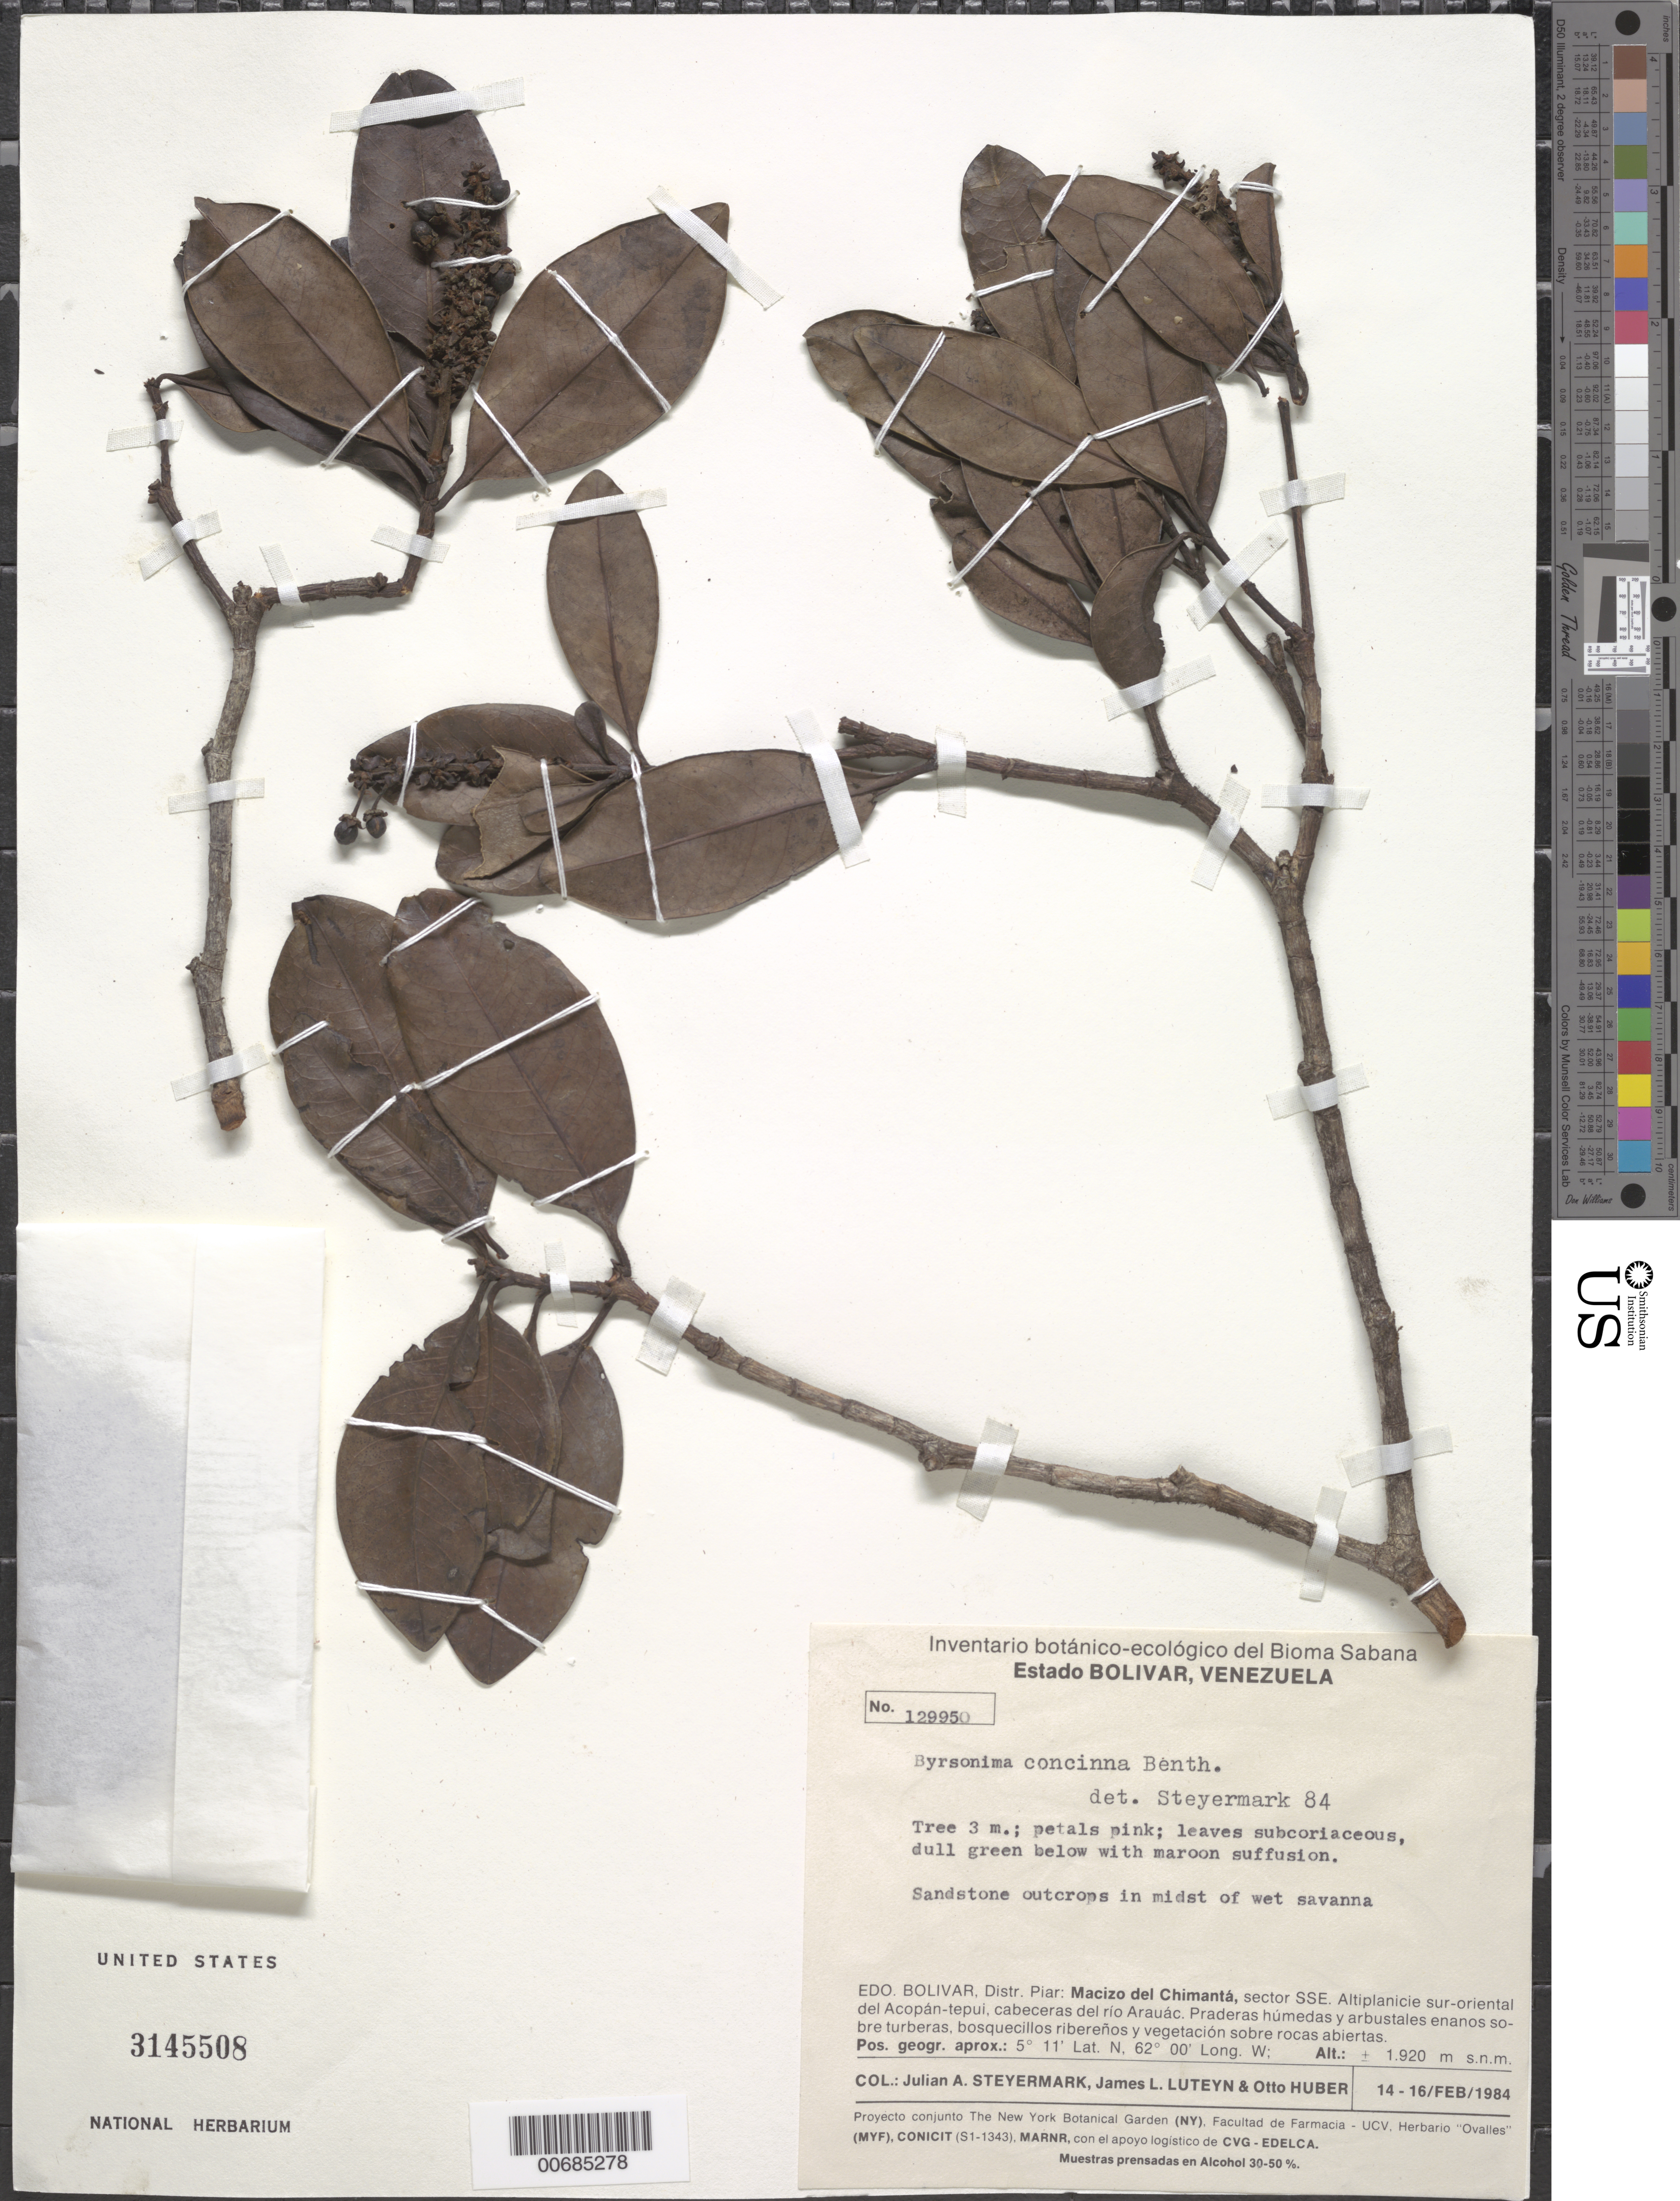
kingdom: Plantae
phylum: Tracheophyta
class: Magnoliopsida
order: Malpighiales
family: Malpighiaceae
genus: Byrsonima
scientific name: Byrsonima concinna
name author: Benth.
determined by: Steyermark, Julian A., (VEN)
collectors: J. Steyermark, J. L. Luteyn & O. Huber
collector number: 129950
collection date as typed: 14-Feb-84 to 16-Feb-84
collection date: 1984-02-14/1984-02-16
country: Venezuela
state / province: Bolívar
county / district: Piar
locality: Macizo del Chimantá, sector SSE. Altiplanicie sur-oriental del Acopán-tepuí, cabeceras del río Arauác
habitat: Sandstone outcrops in midst of wet savanna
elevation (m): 1920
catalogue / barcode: US 3145508